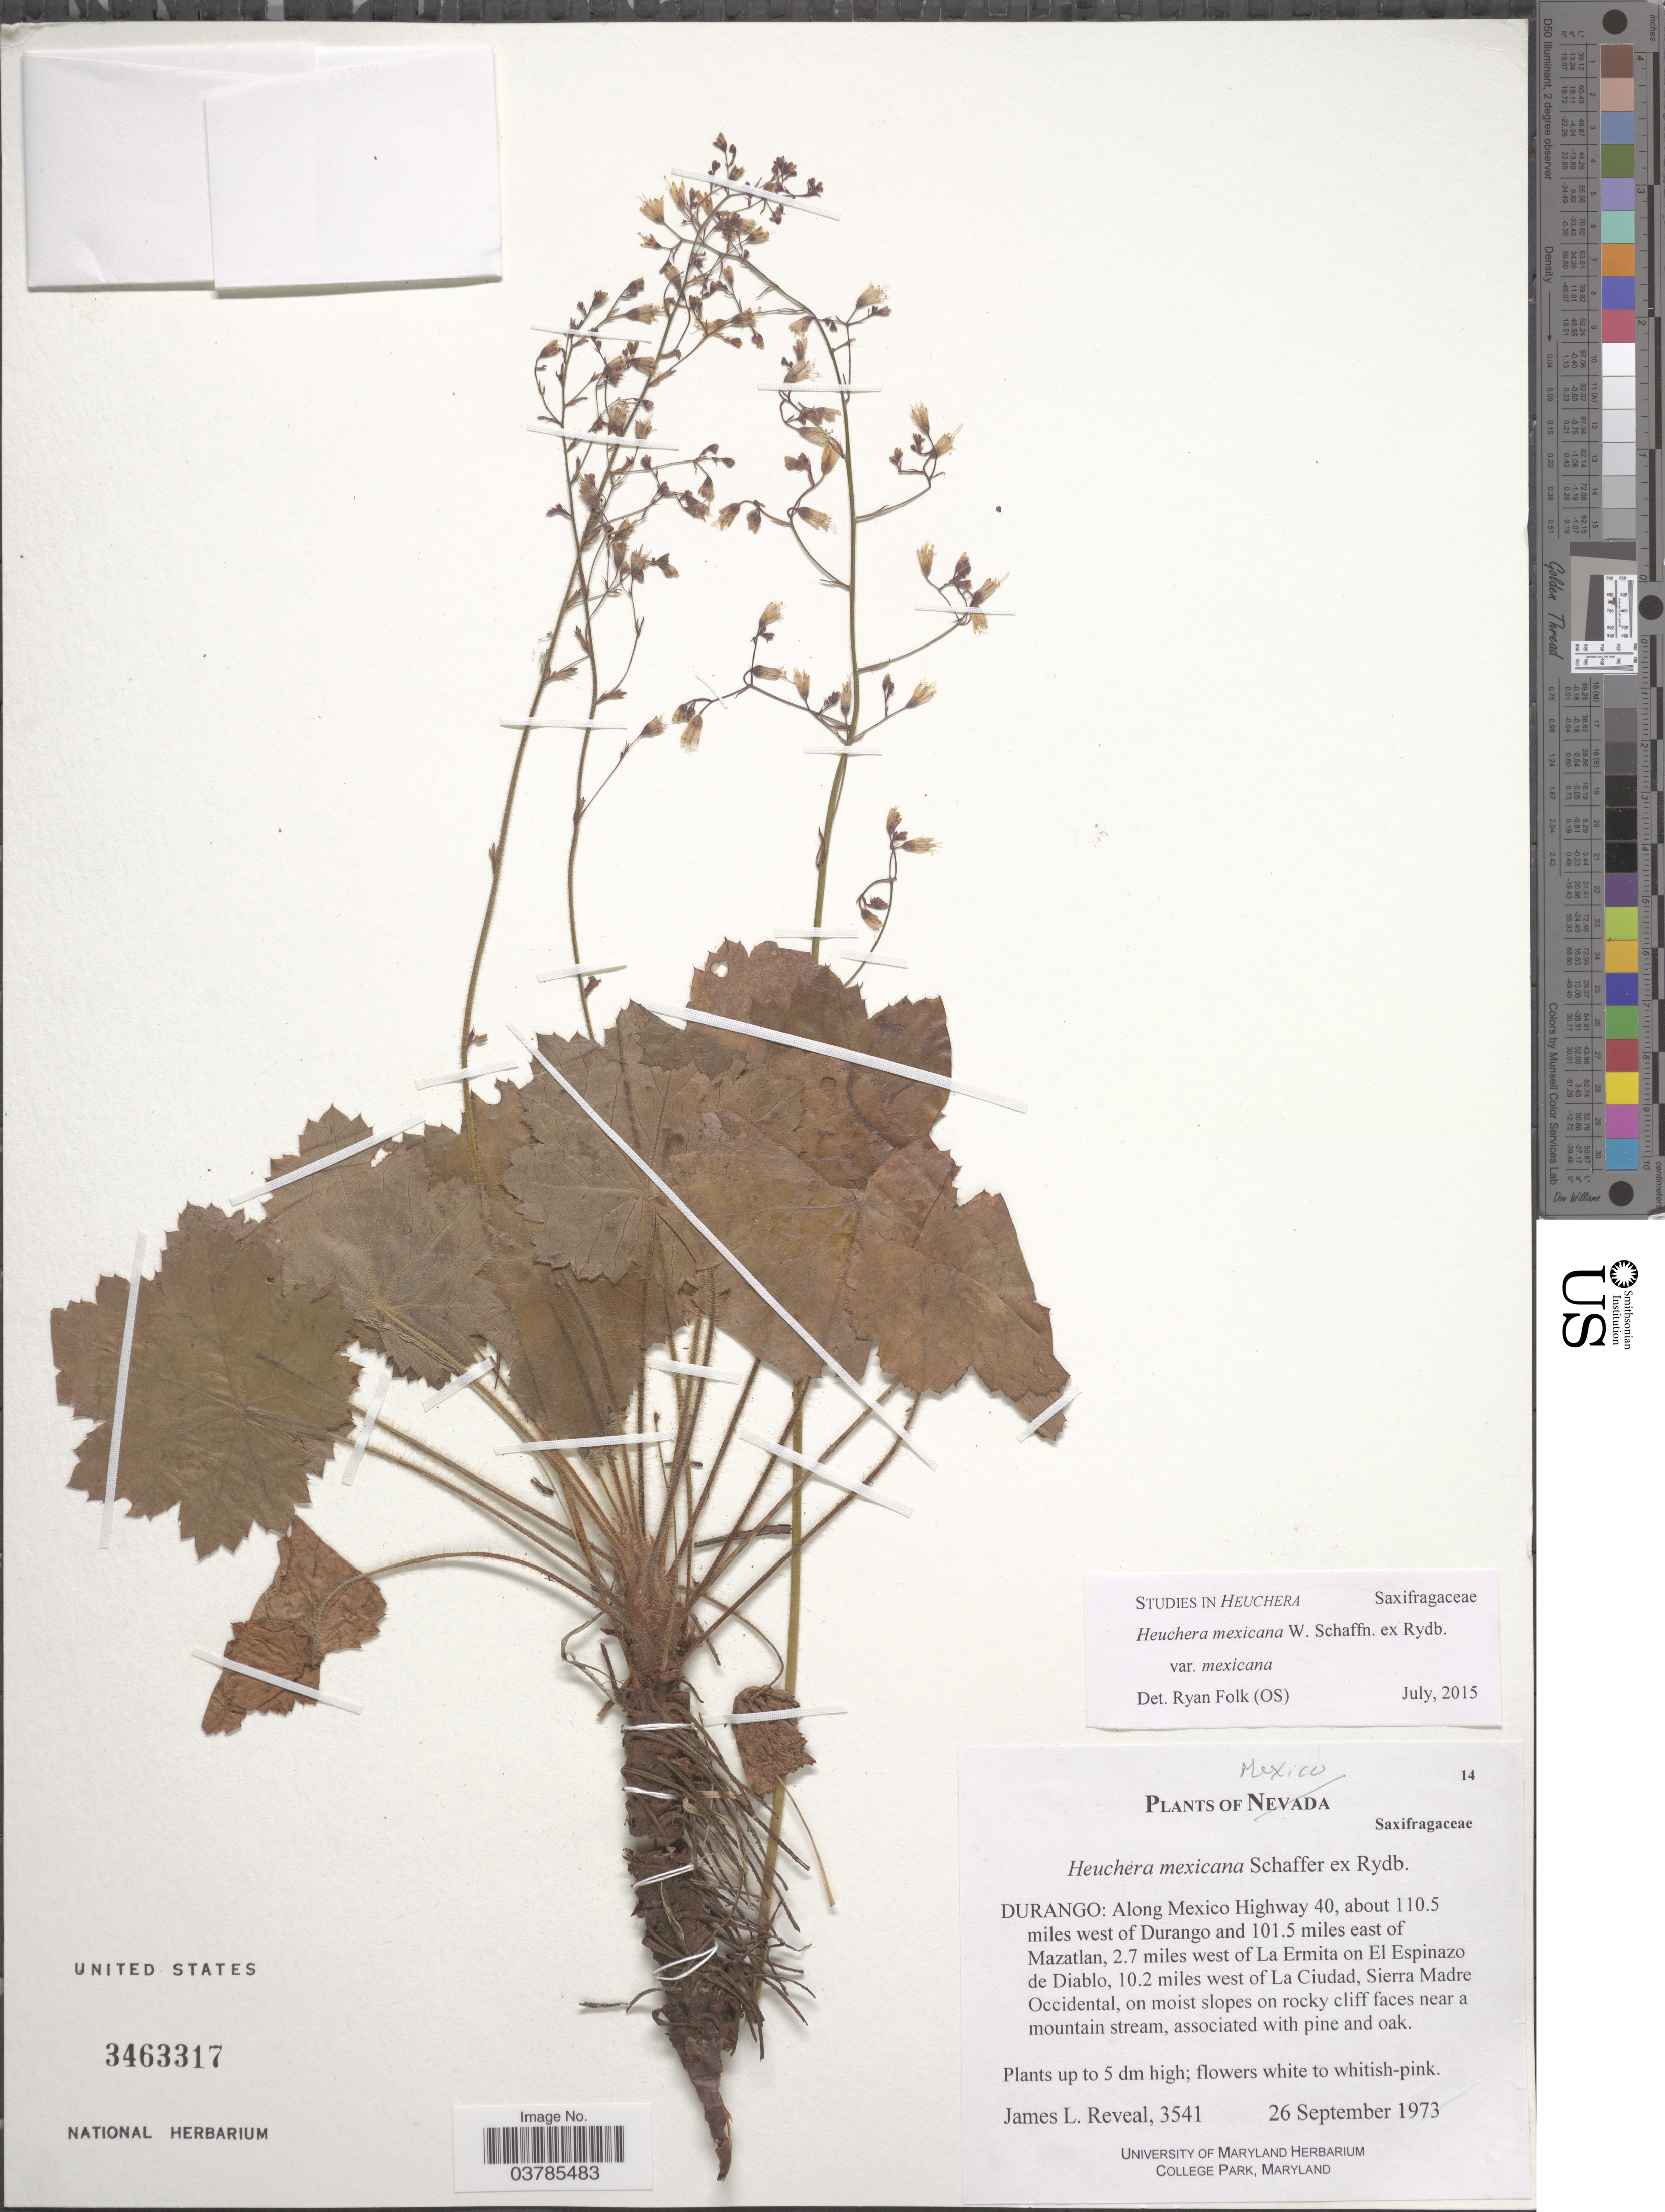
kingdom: Plantae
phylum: Tracheophyta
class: Magnoliopsida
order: Saxifragales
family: Saxifragaceae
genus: Heuchera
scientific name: Heuchera mexicana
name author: W. Schaffn. ex Rydb.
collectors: J. L. Reveal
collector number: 3541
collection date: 1973-09-26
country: Mexico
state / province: Durango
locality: Along Mexico Highway 40, about 110.5 miles west of Durango and 101.5 miles east of Mazatlan, 2.7 miles west of La Ermita on El Espinazo de Diablo, 10.2 miles west of La Ciudad, Sierra Madre Occidental, on moist slopes on rocky cliff faces near a mountain stream.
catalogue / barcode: US 3463317